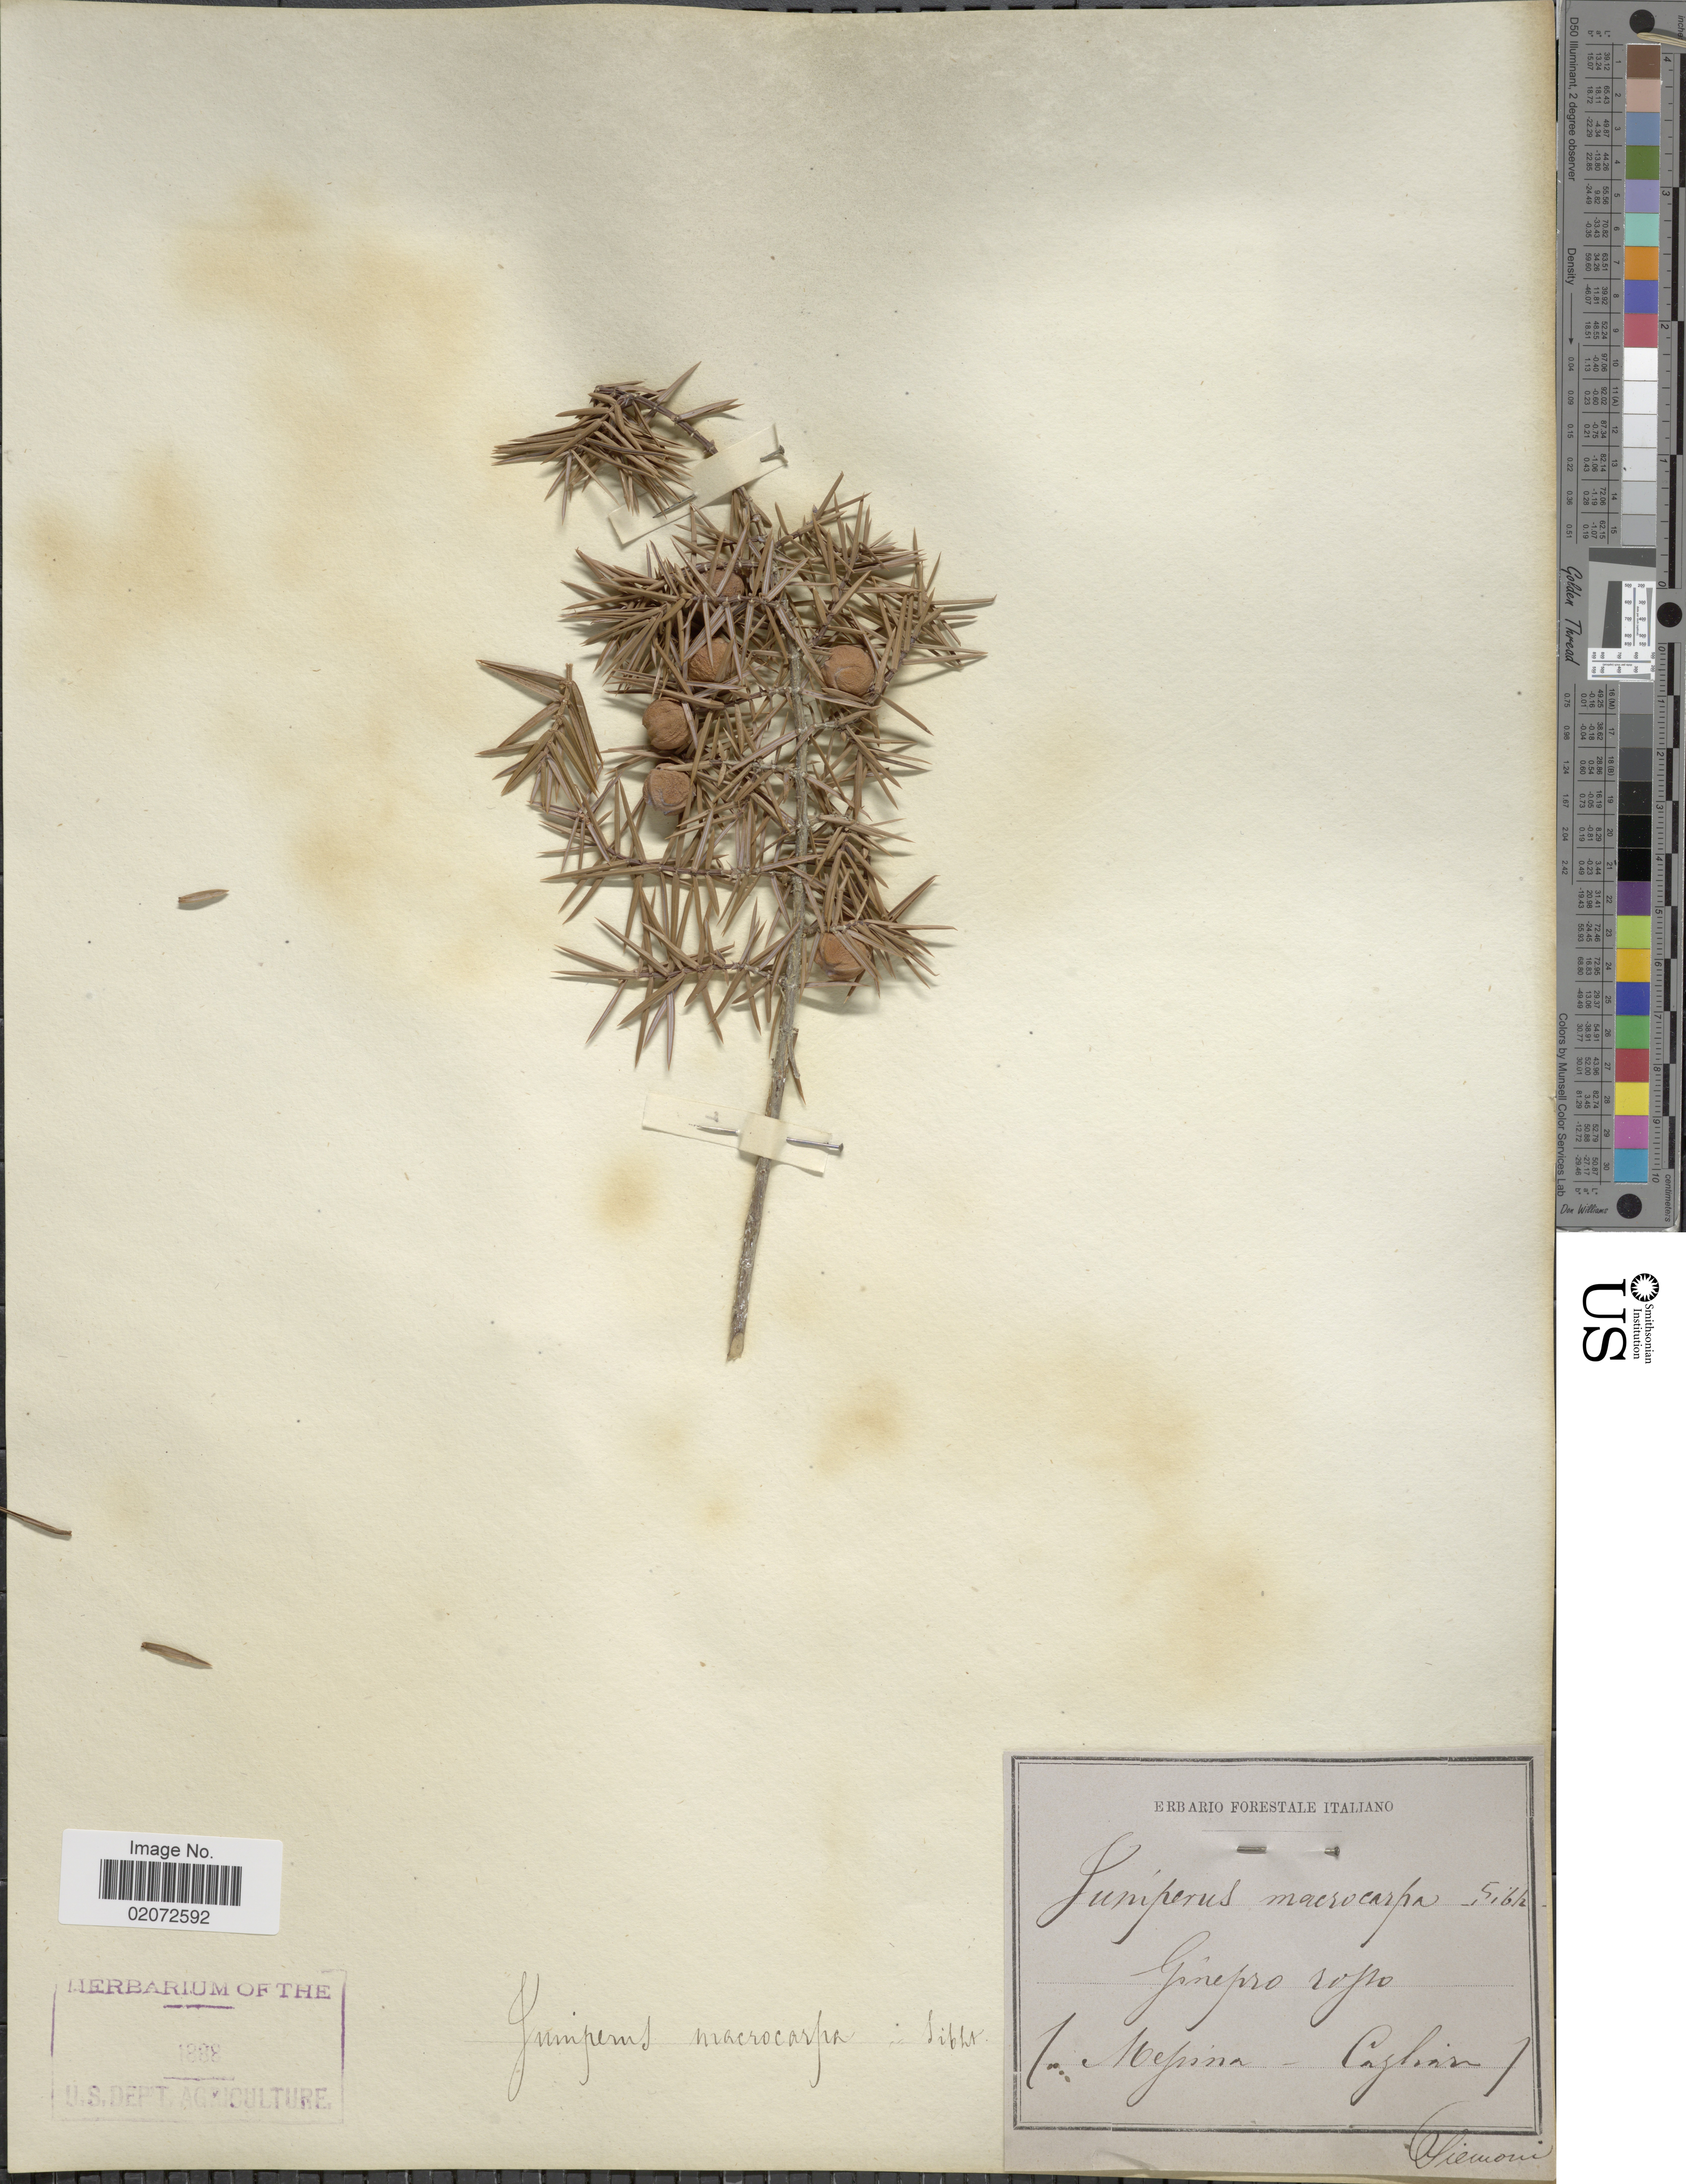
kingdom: Plantae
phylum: Tracheophyta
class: Pinopsida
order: Pinales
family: Cupressaceae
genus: Juniperus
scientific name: Juniperus macrocarpa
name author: Sibth. & Sm.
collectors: Siemoni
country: Italy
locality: Ginepro ropo (Mefina - Caflina) [interpreted]